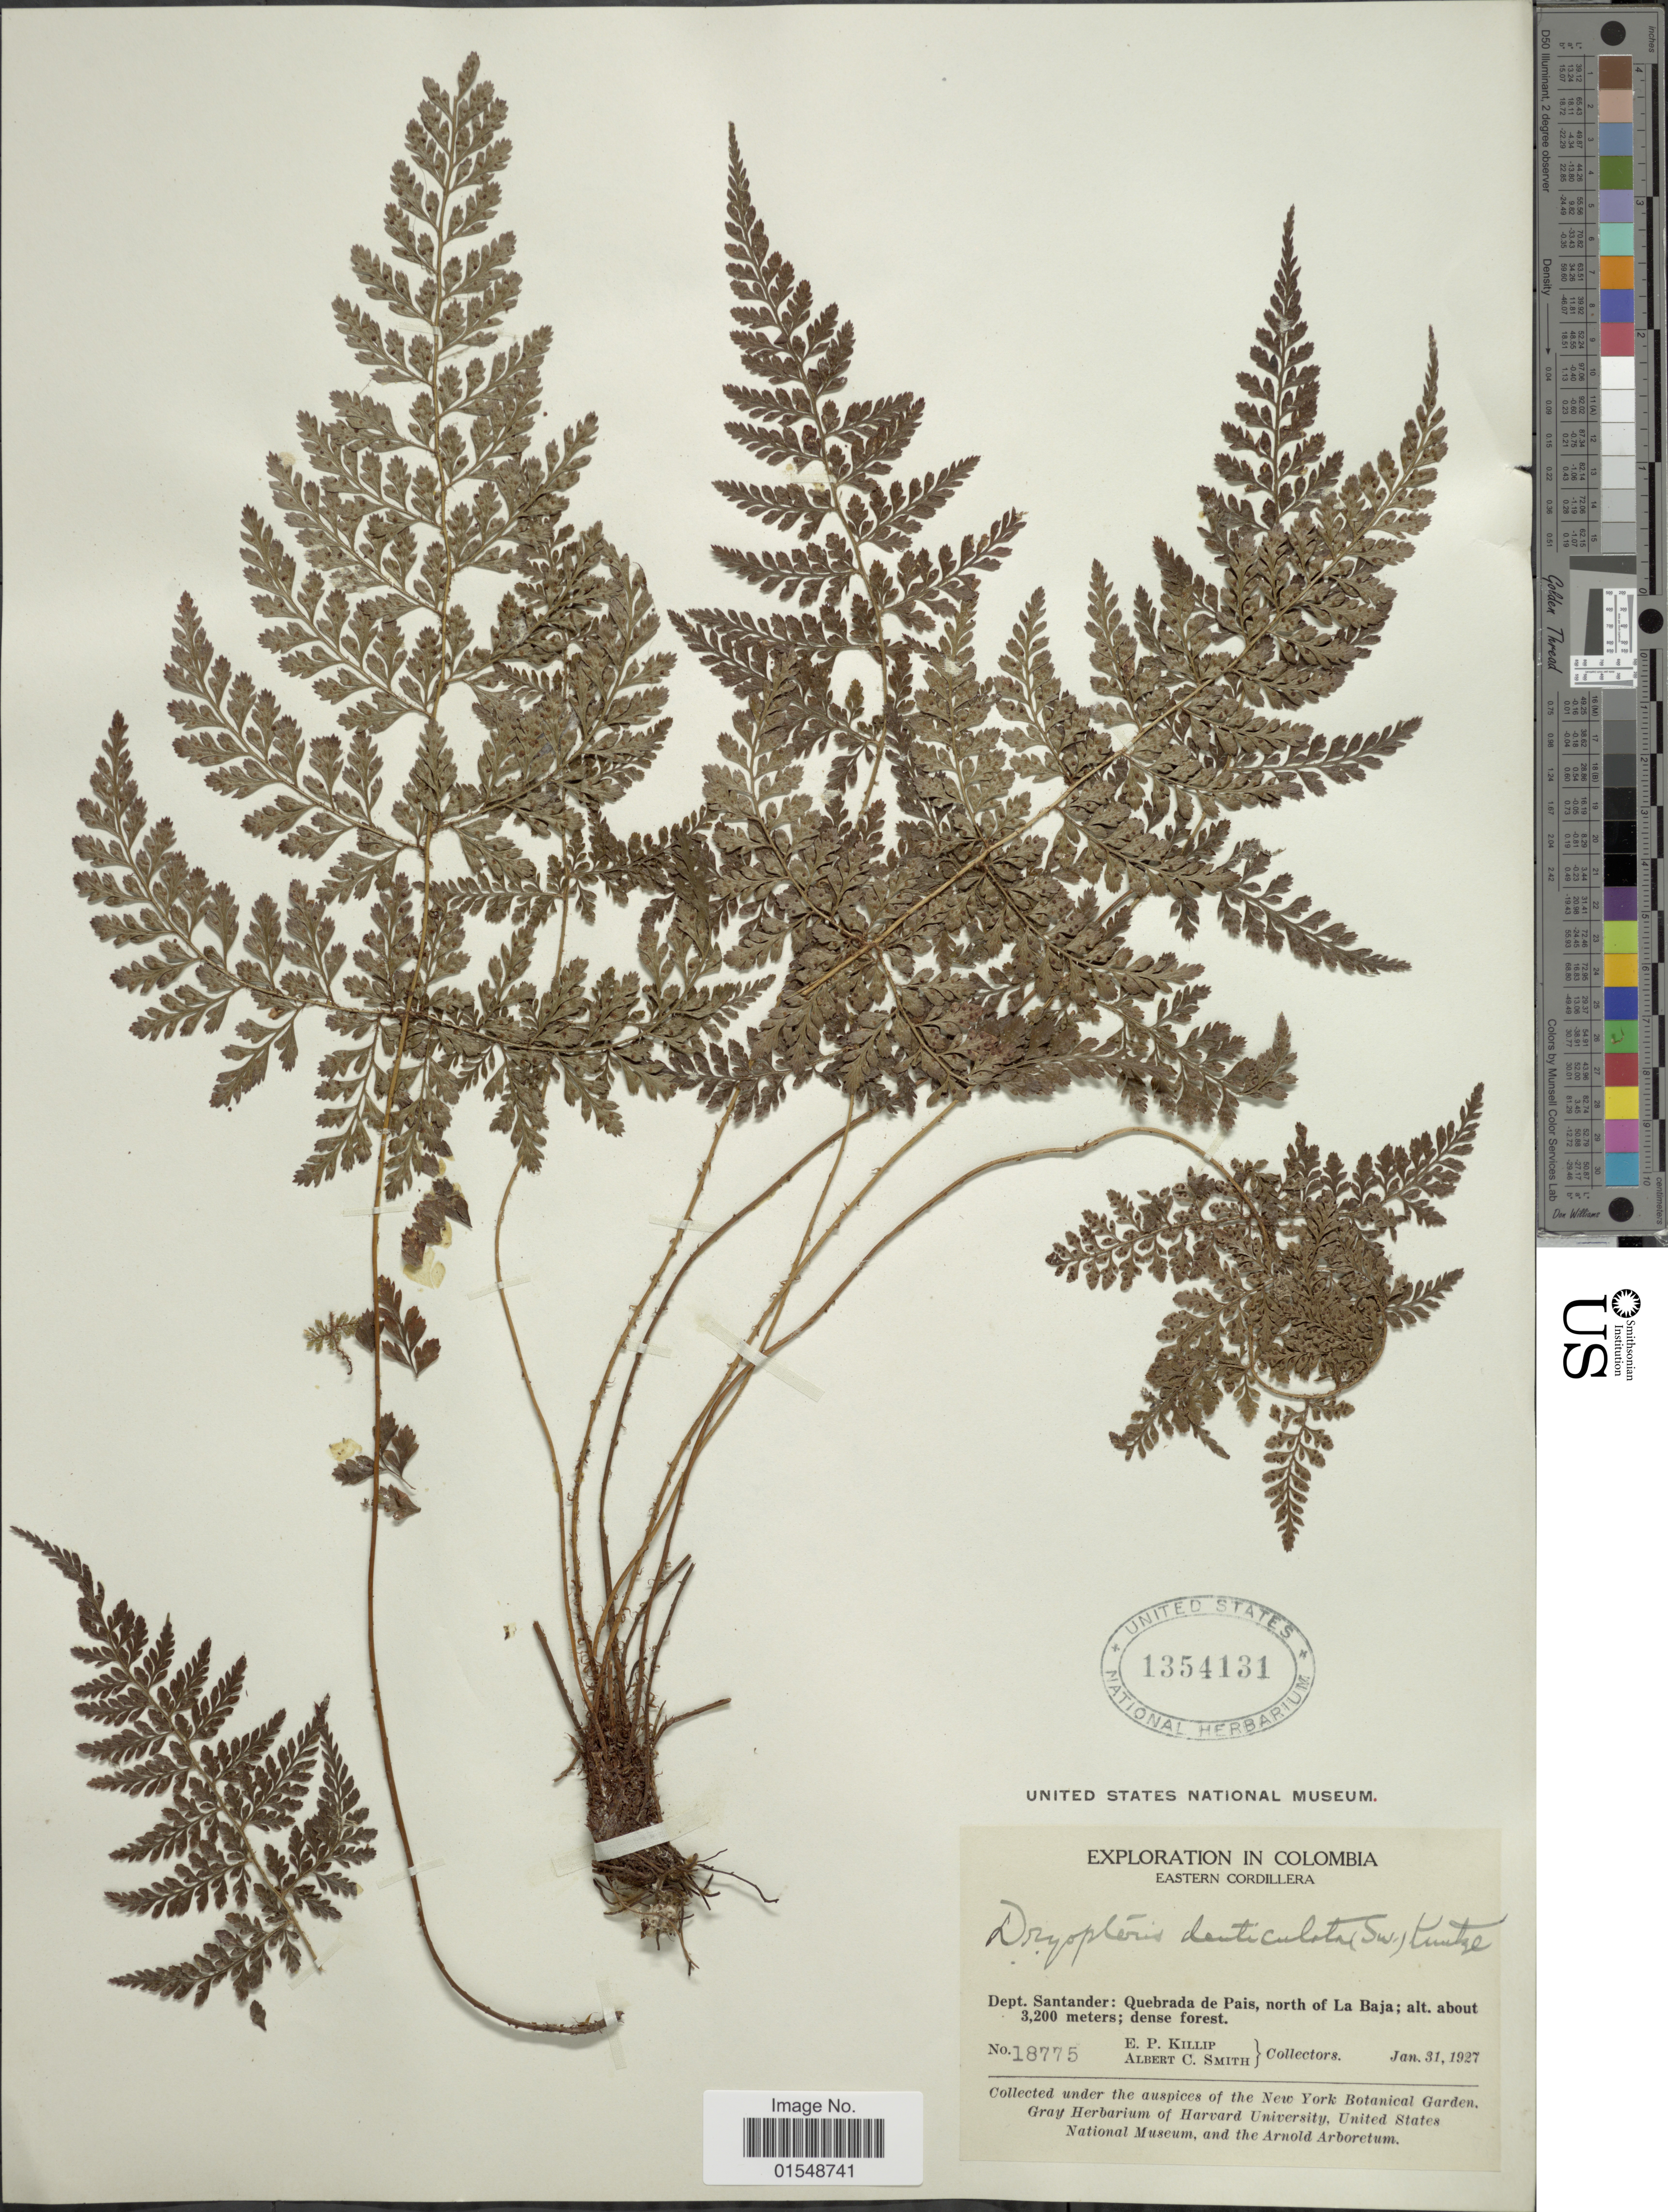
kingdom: Plantae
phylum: Tracheophyta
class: Polypodiopsida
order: Polypodiales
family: Dryopteridaceae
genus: Arachniodes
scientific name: Arachniodes denticulata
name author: (Sw.) Ching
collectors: E. P. Killip & A. C. Smith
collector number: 18775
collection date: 1927-01-31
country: Colombia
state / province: Santander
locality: Eastern Cordillera, Quebrada de Pais, north of La Baja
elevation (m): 3200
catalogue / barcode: US 1354131